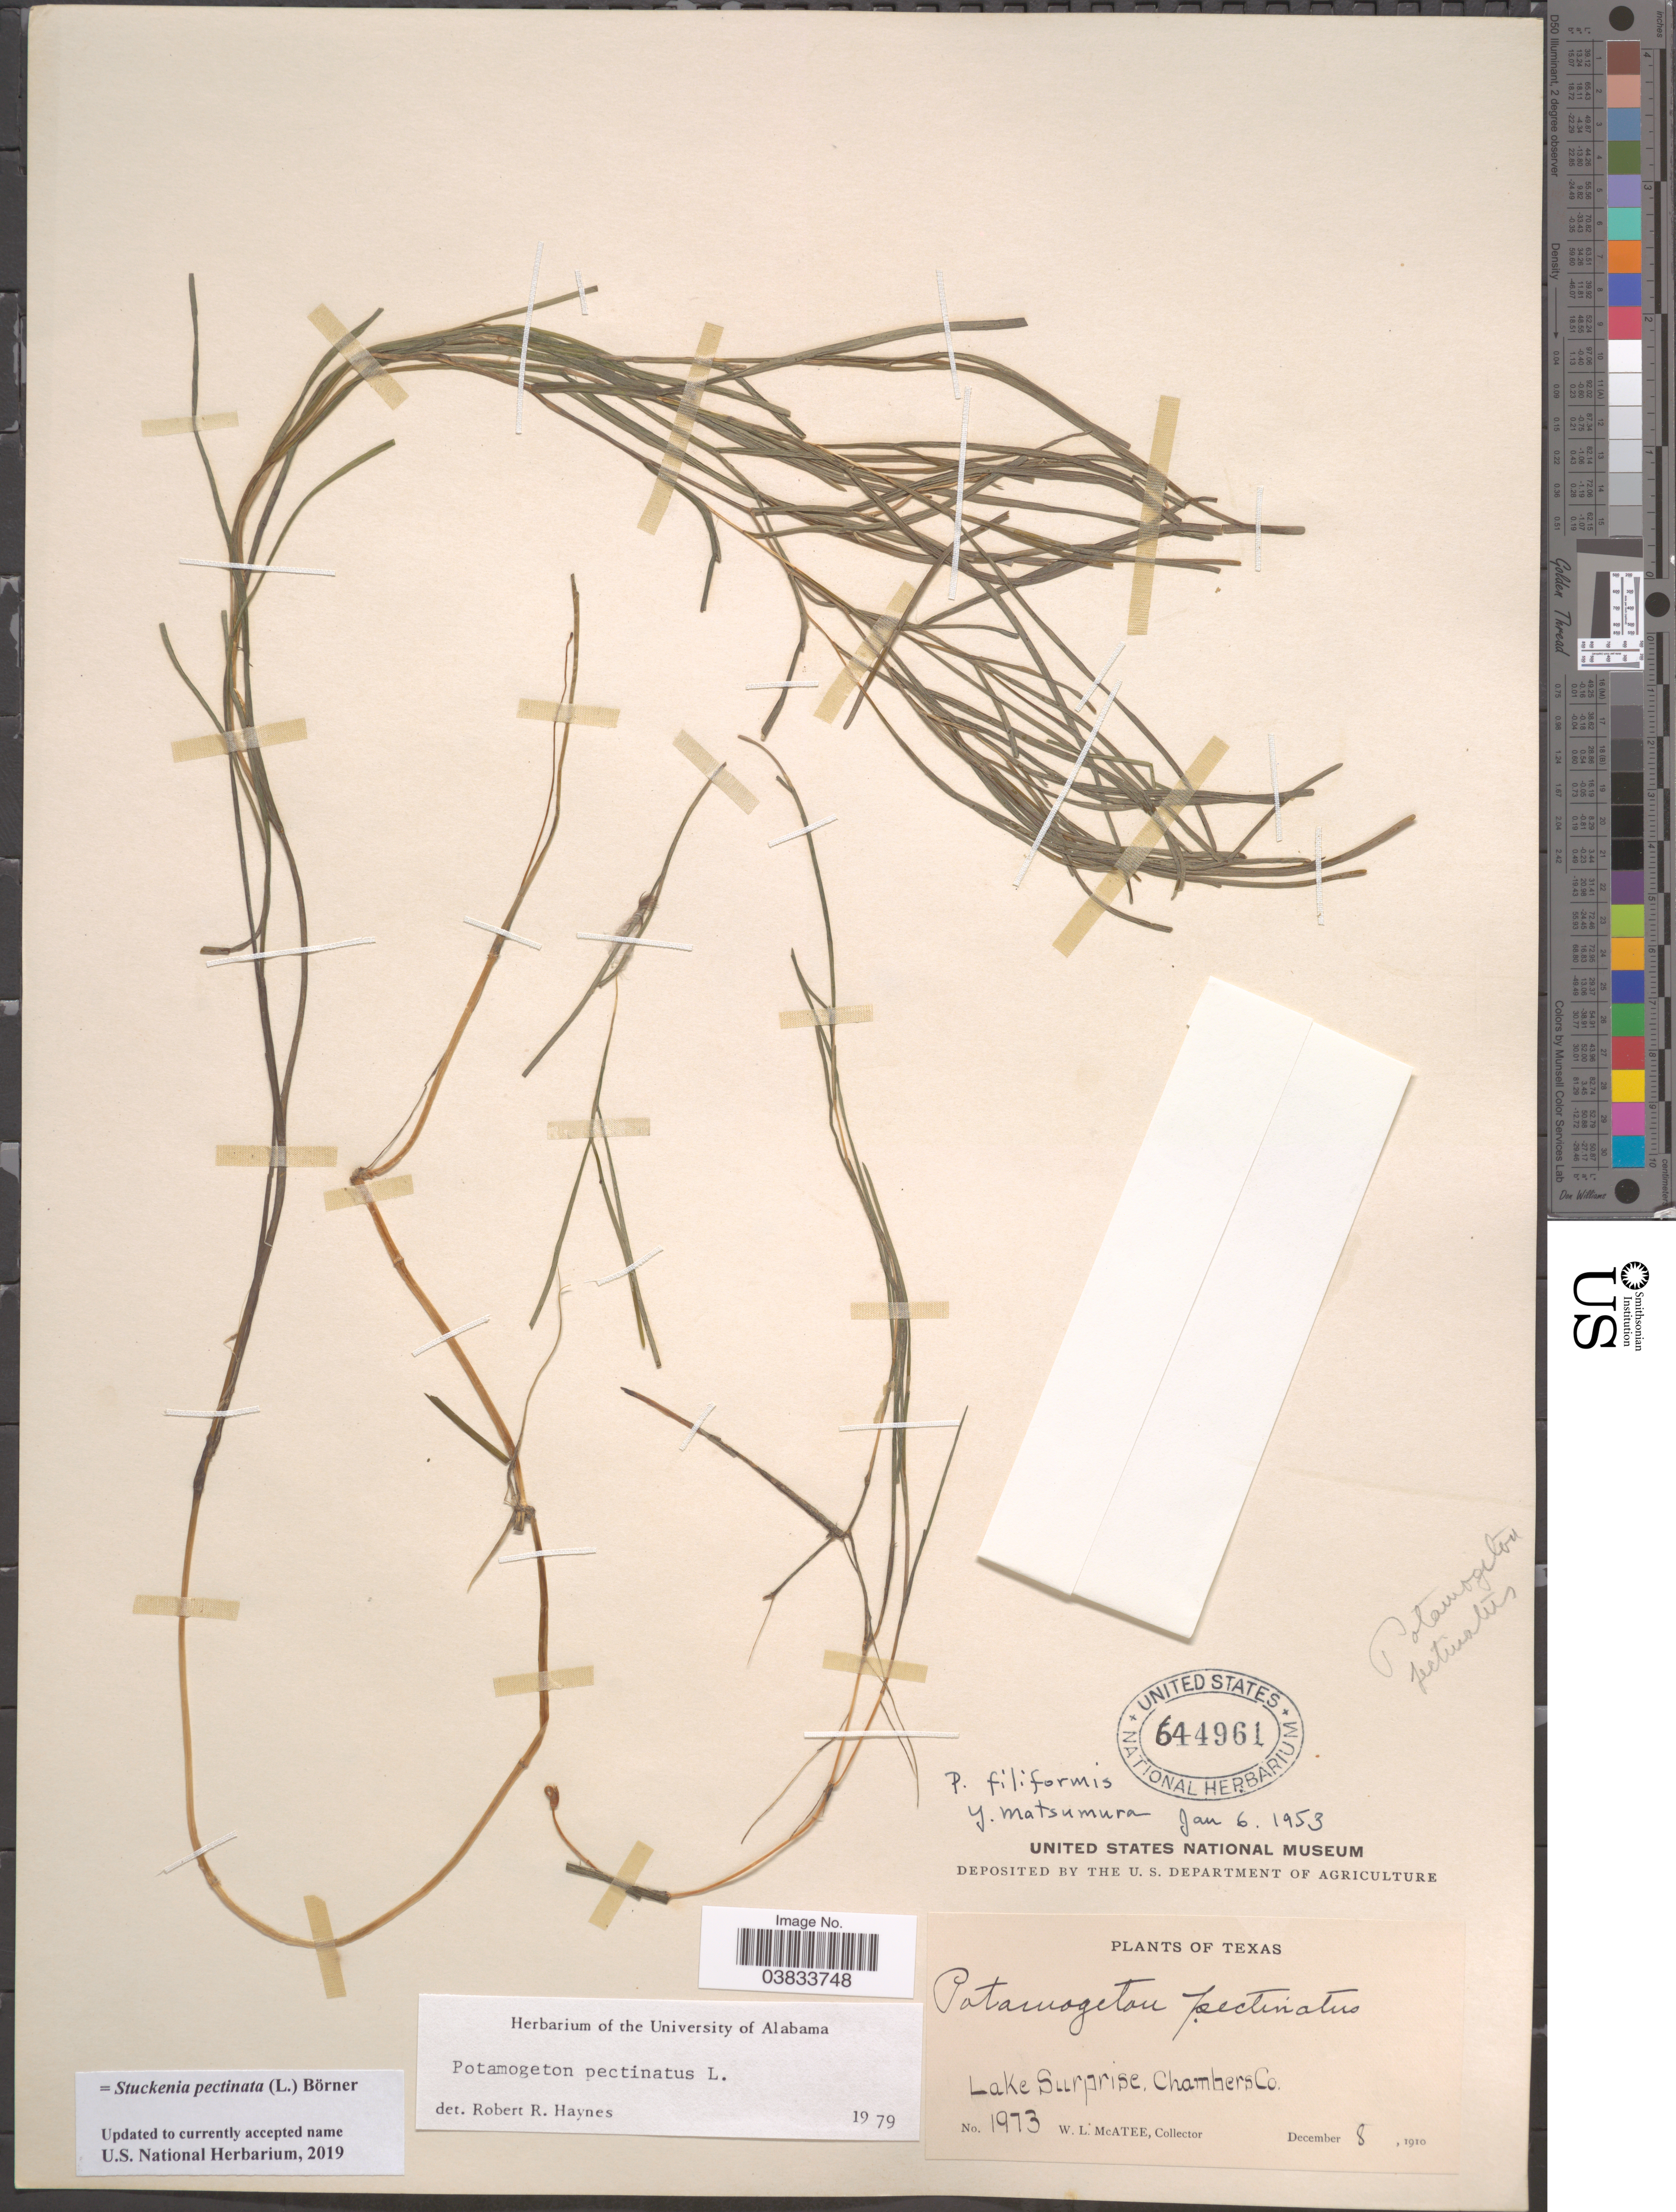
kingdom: Plantae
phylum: Tracheophyta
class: Liliopsida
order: Alismatales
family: Potamogetonaceae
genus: Stuckenia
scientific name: Stuckenia pectinata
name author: (L.) Börner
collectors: W. McAtee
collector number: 1973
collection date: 1910-12-08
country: United States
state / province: Texas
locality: Lake Surprise, Chambers Co.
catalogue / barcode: US 644961